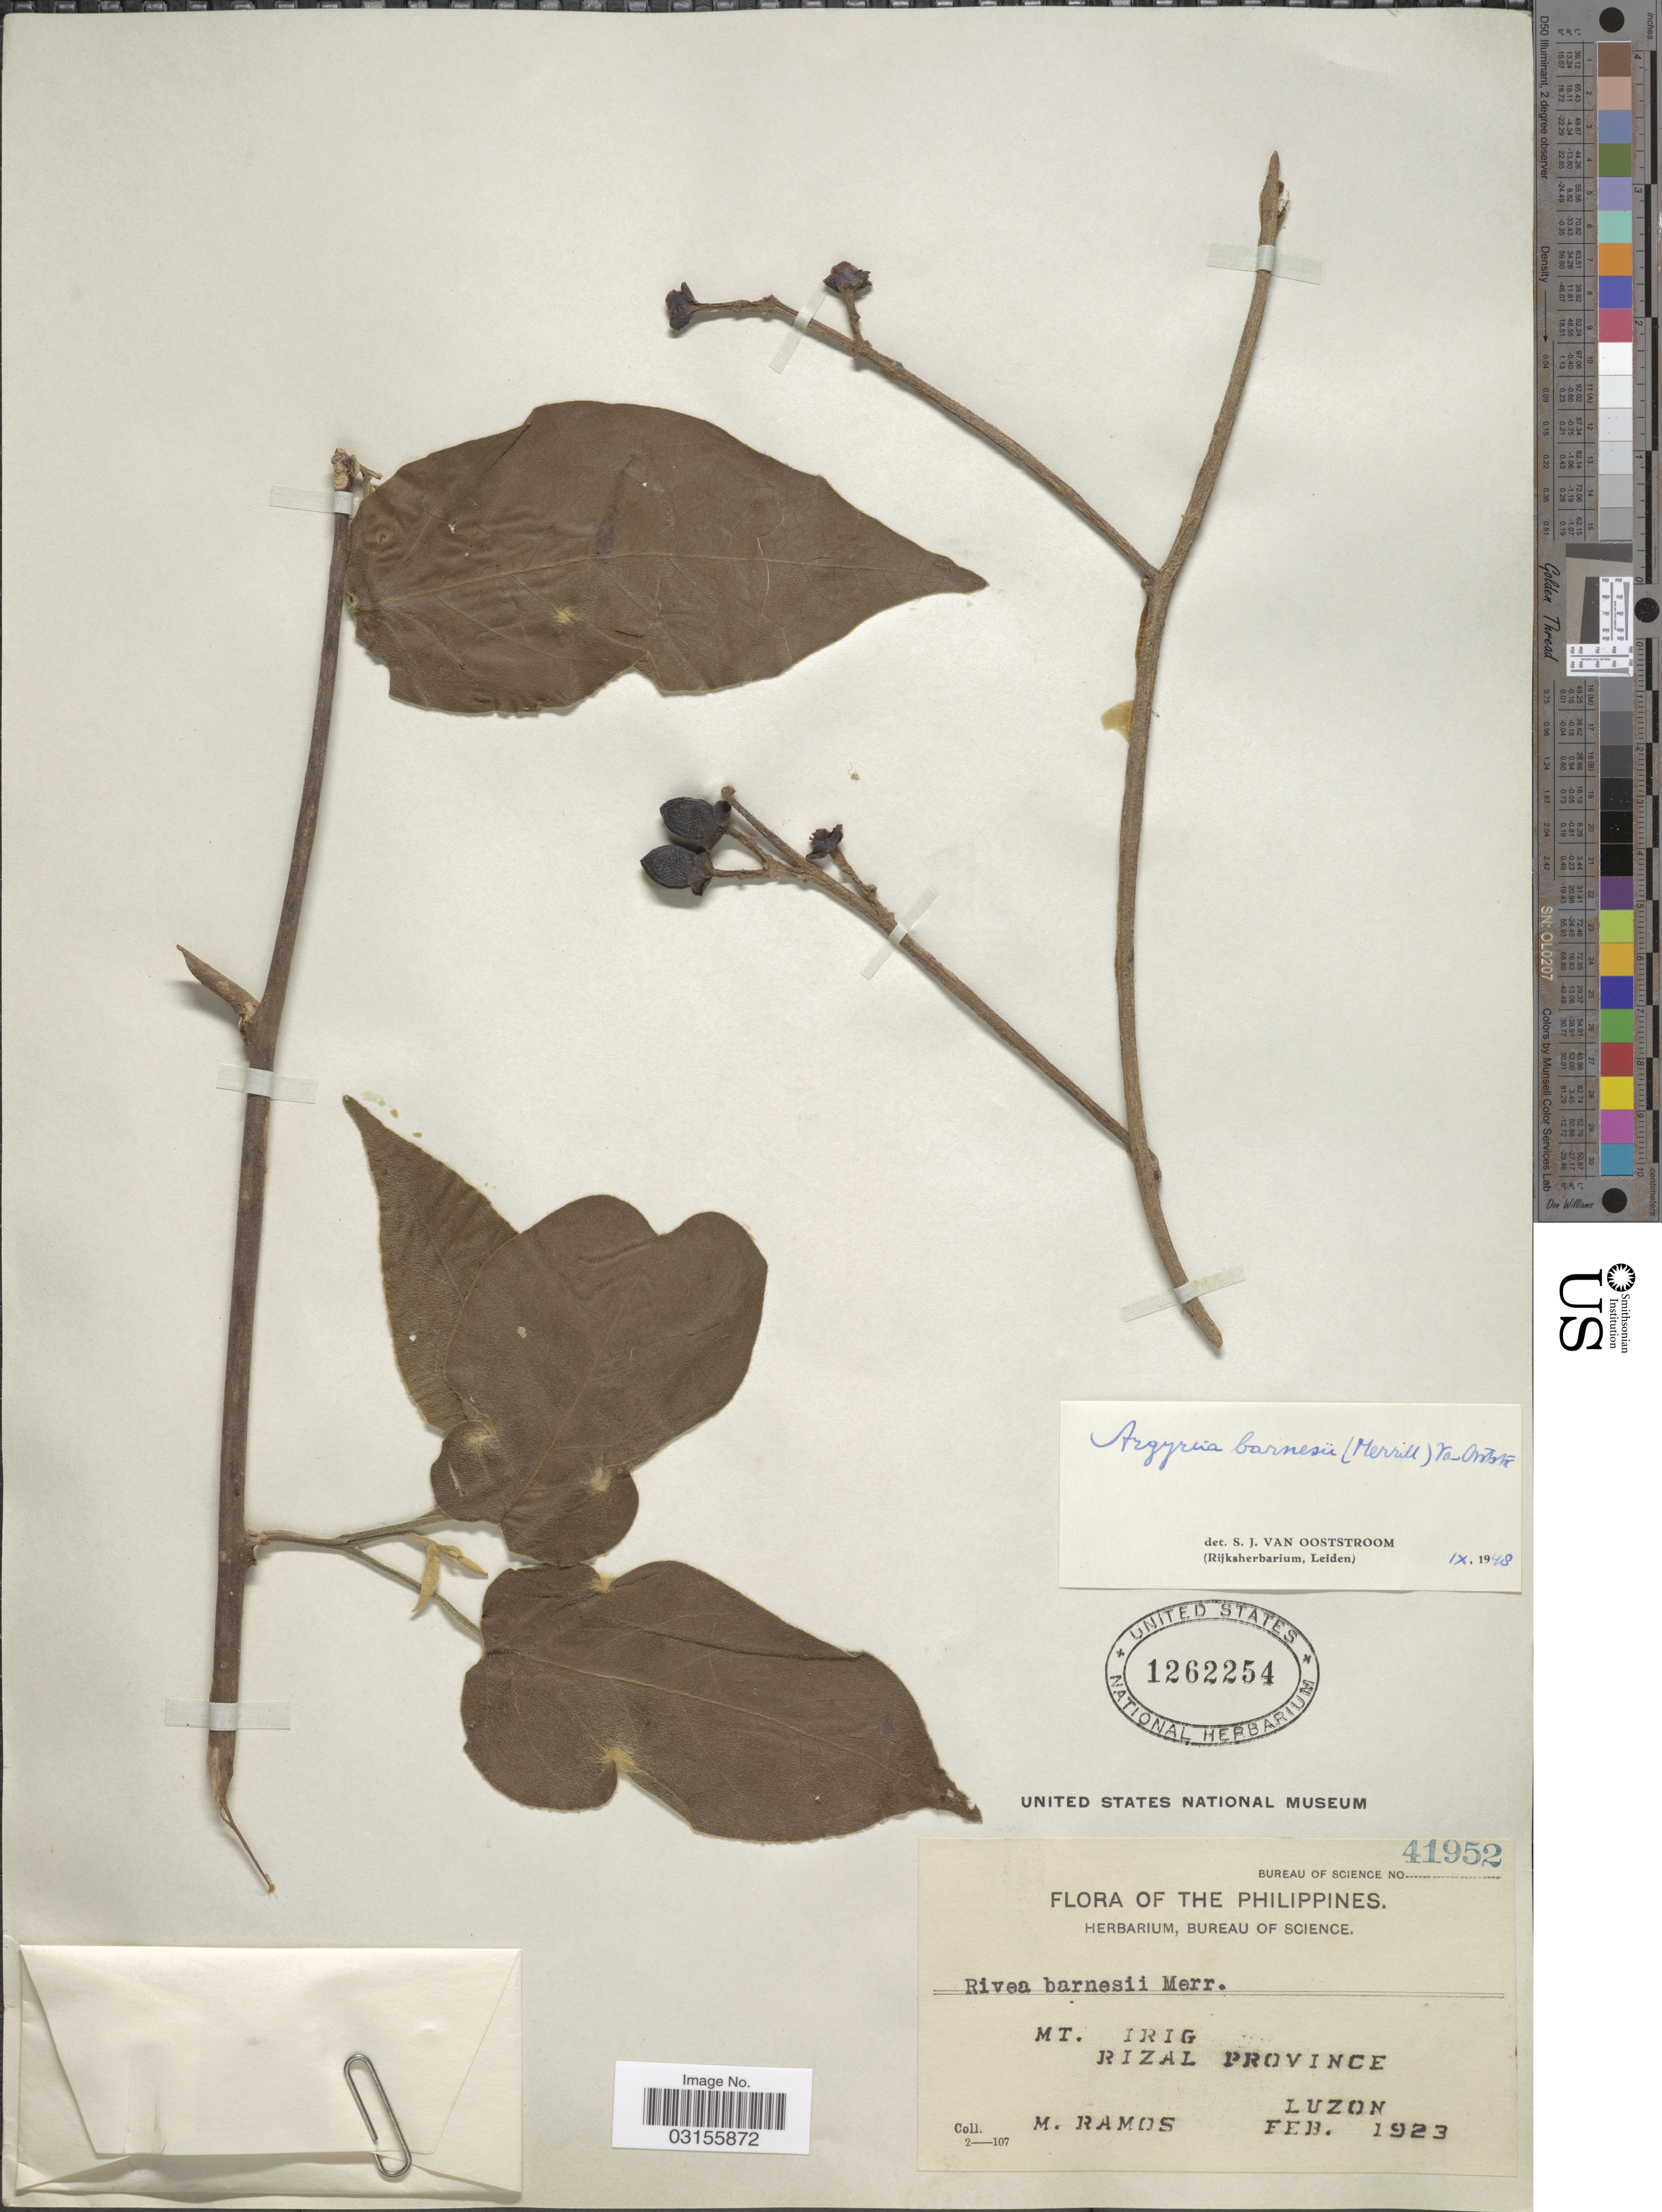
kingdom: Plantae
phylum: Tracheophyta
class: Magnoliopsida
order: Solanales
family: Convolvulaceae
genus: Argyreia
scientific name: Argyreia barnesii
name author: Ooststr.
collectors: M. Ramos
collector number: Bureau of Science 41952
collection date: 1923-02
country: Philippines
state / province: Calabarzon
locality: Mt. Irig. Rizal Province.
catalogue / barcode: US 1262254